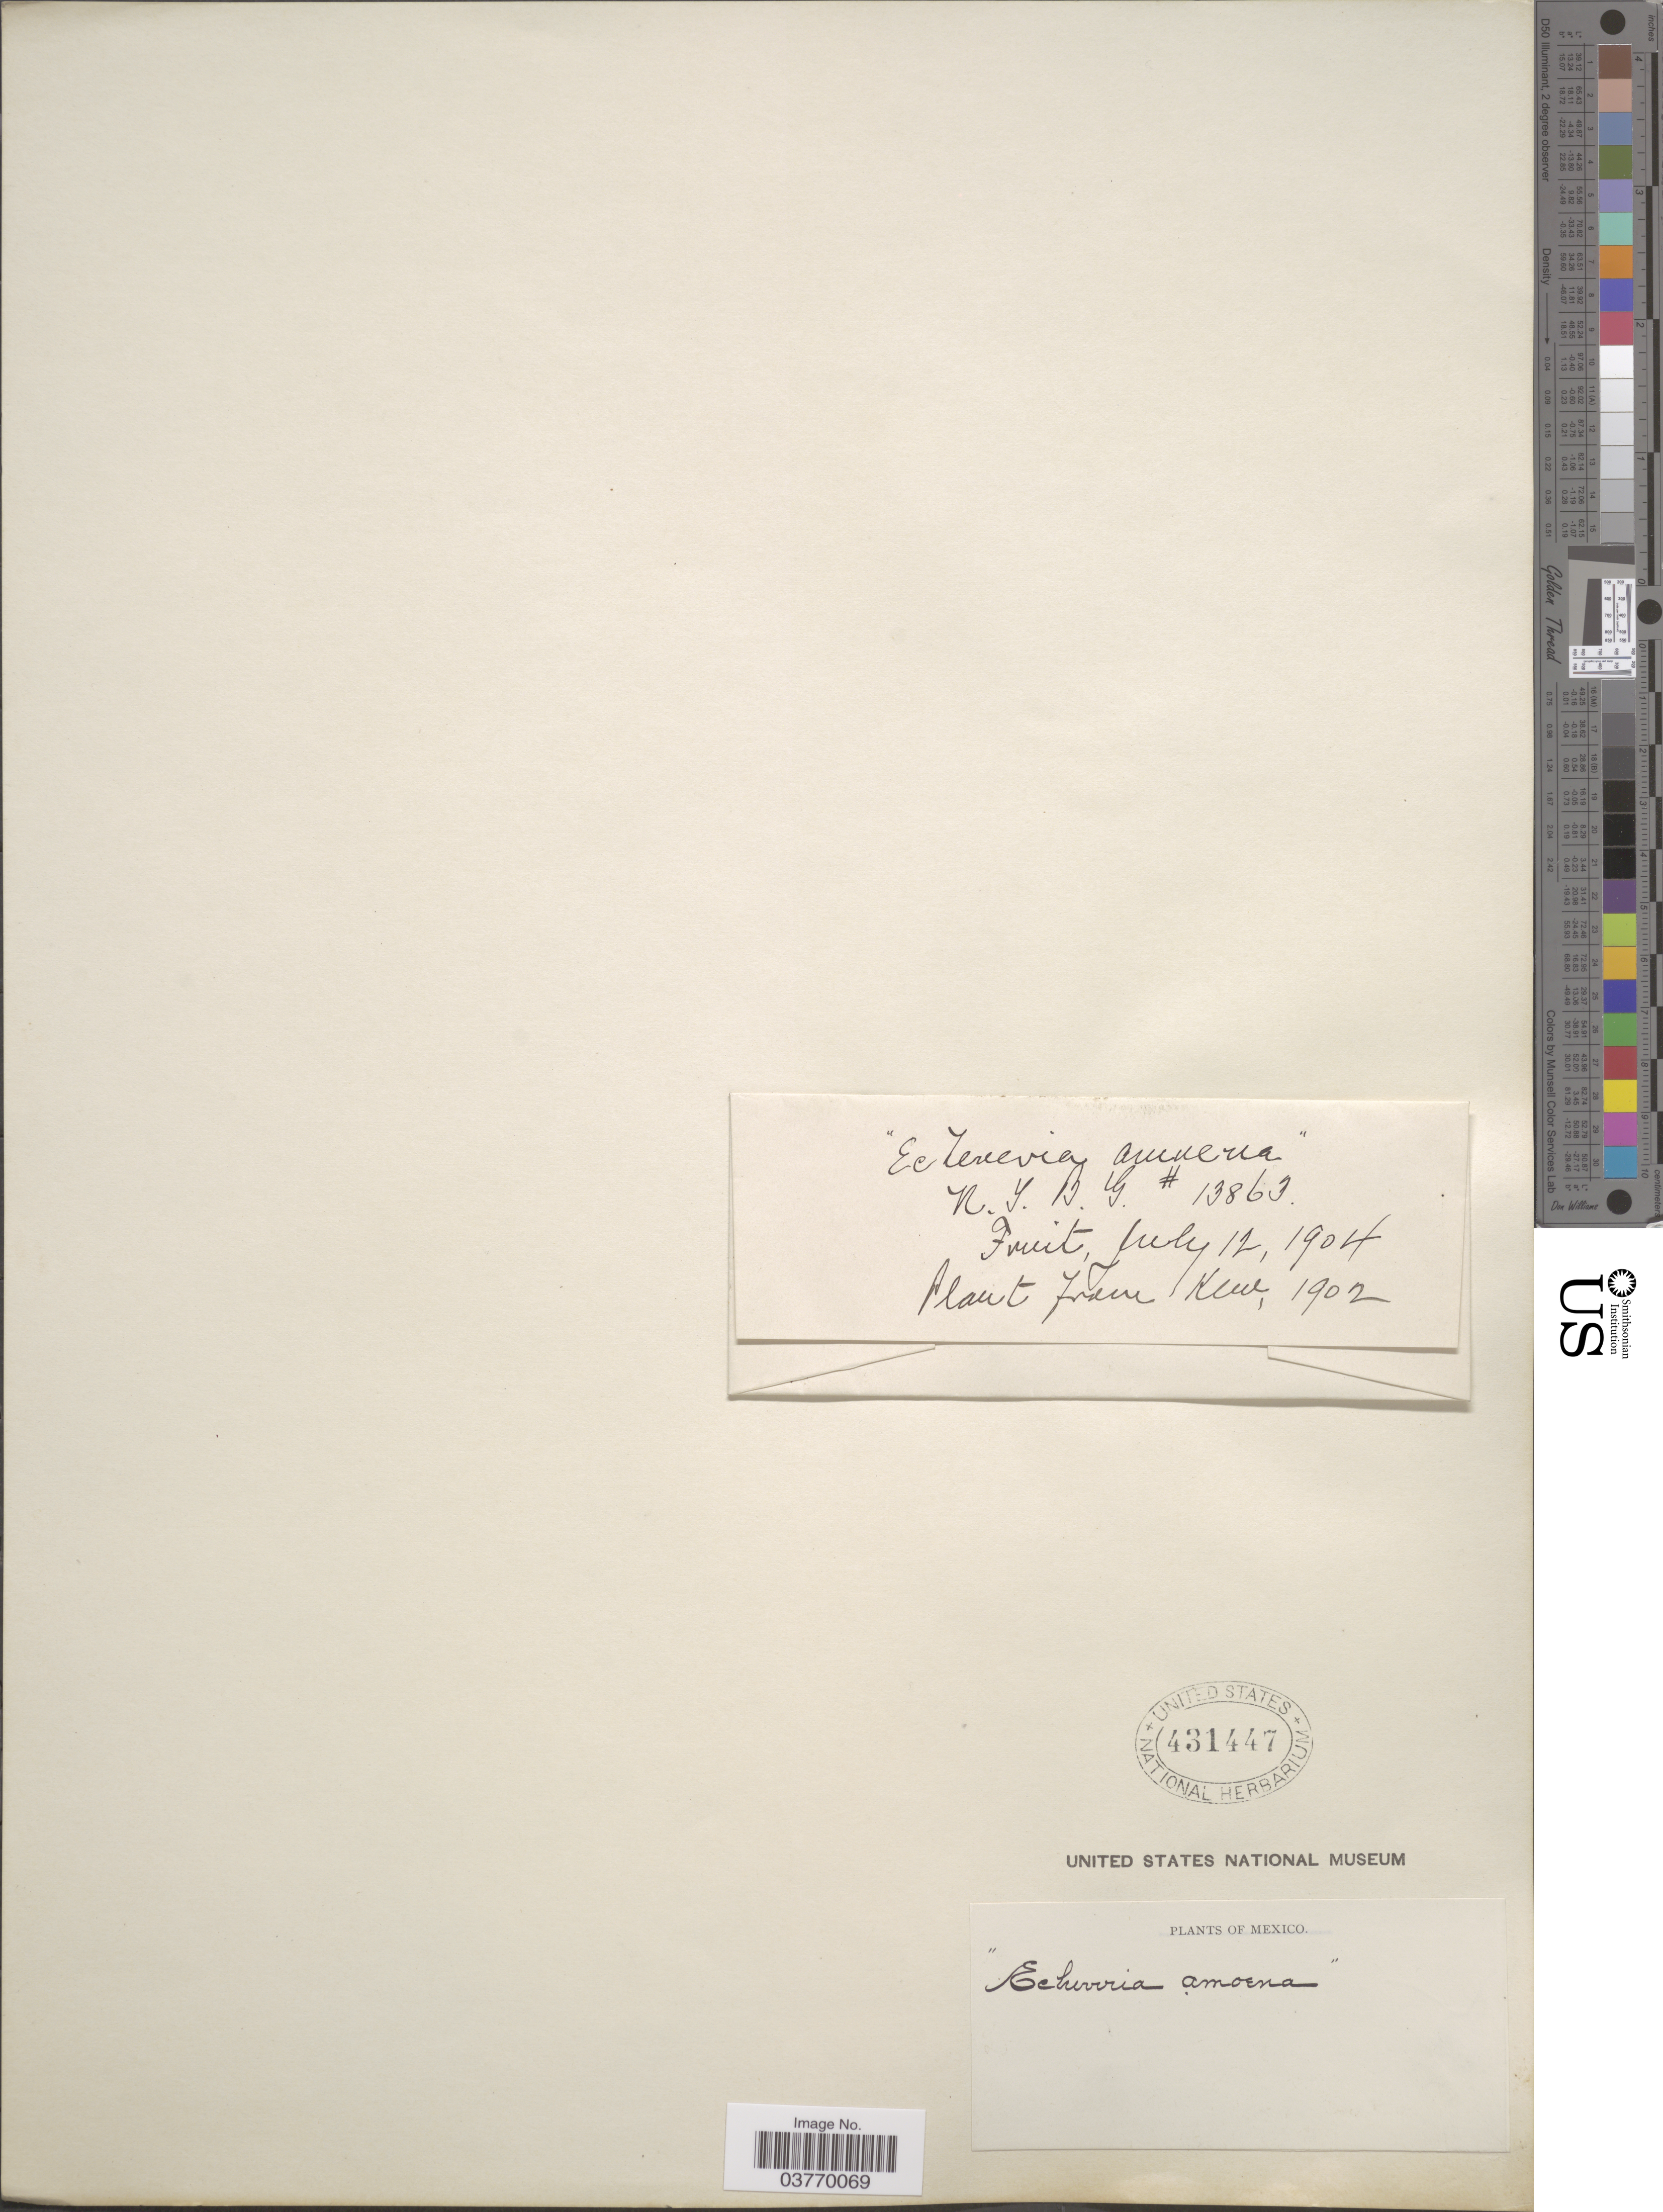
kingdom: Plantae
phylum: Tracheophyta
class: Magnoliopsida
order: Saxifragales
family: Crassulaceae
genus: Echeveria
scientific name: Echeveria amoena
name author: Y. De Smet ex É. Morren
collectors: New York Botanical Gardens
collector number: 13863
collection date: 1904-07-12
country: Mexico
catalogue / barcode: US 431447